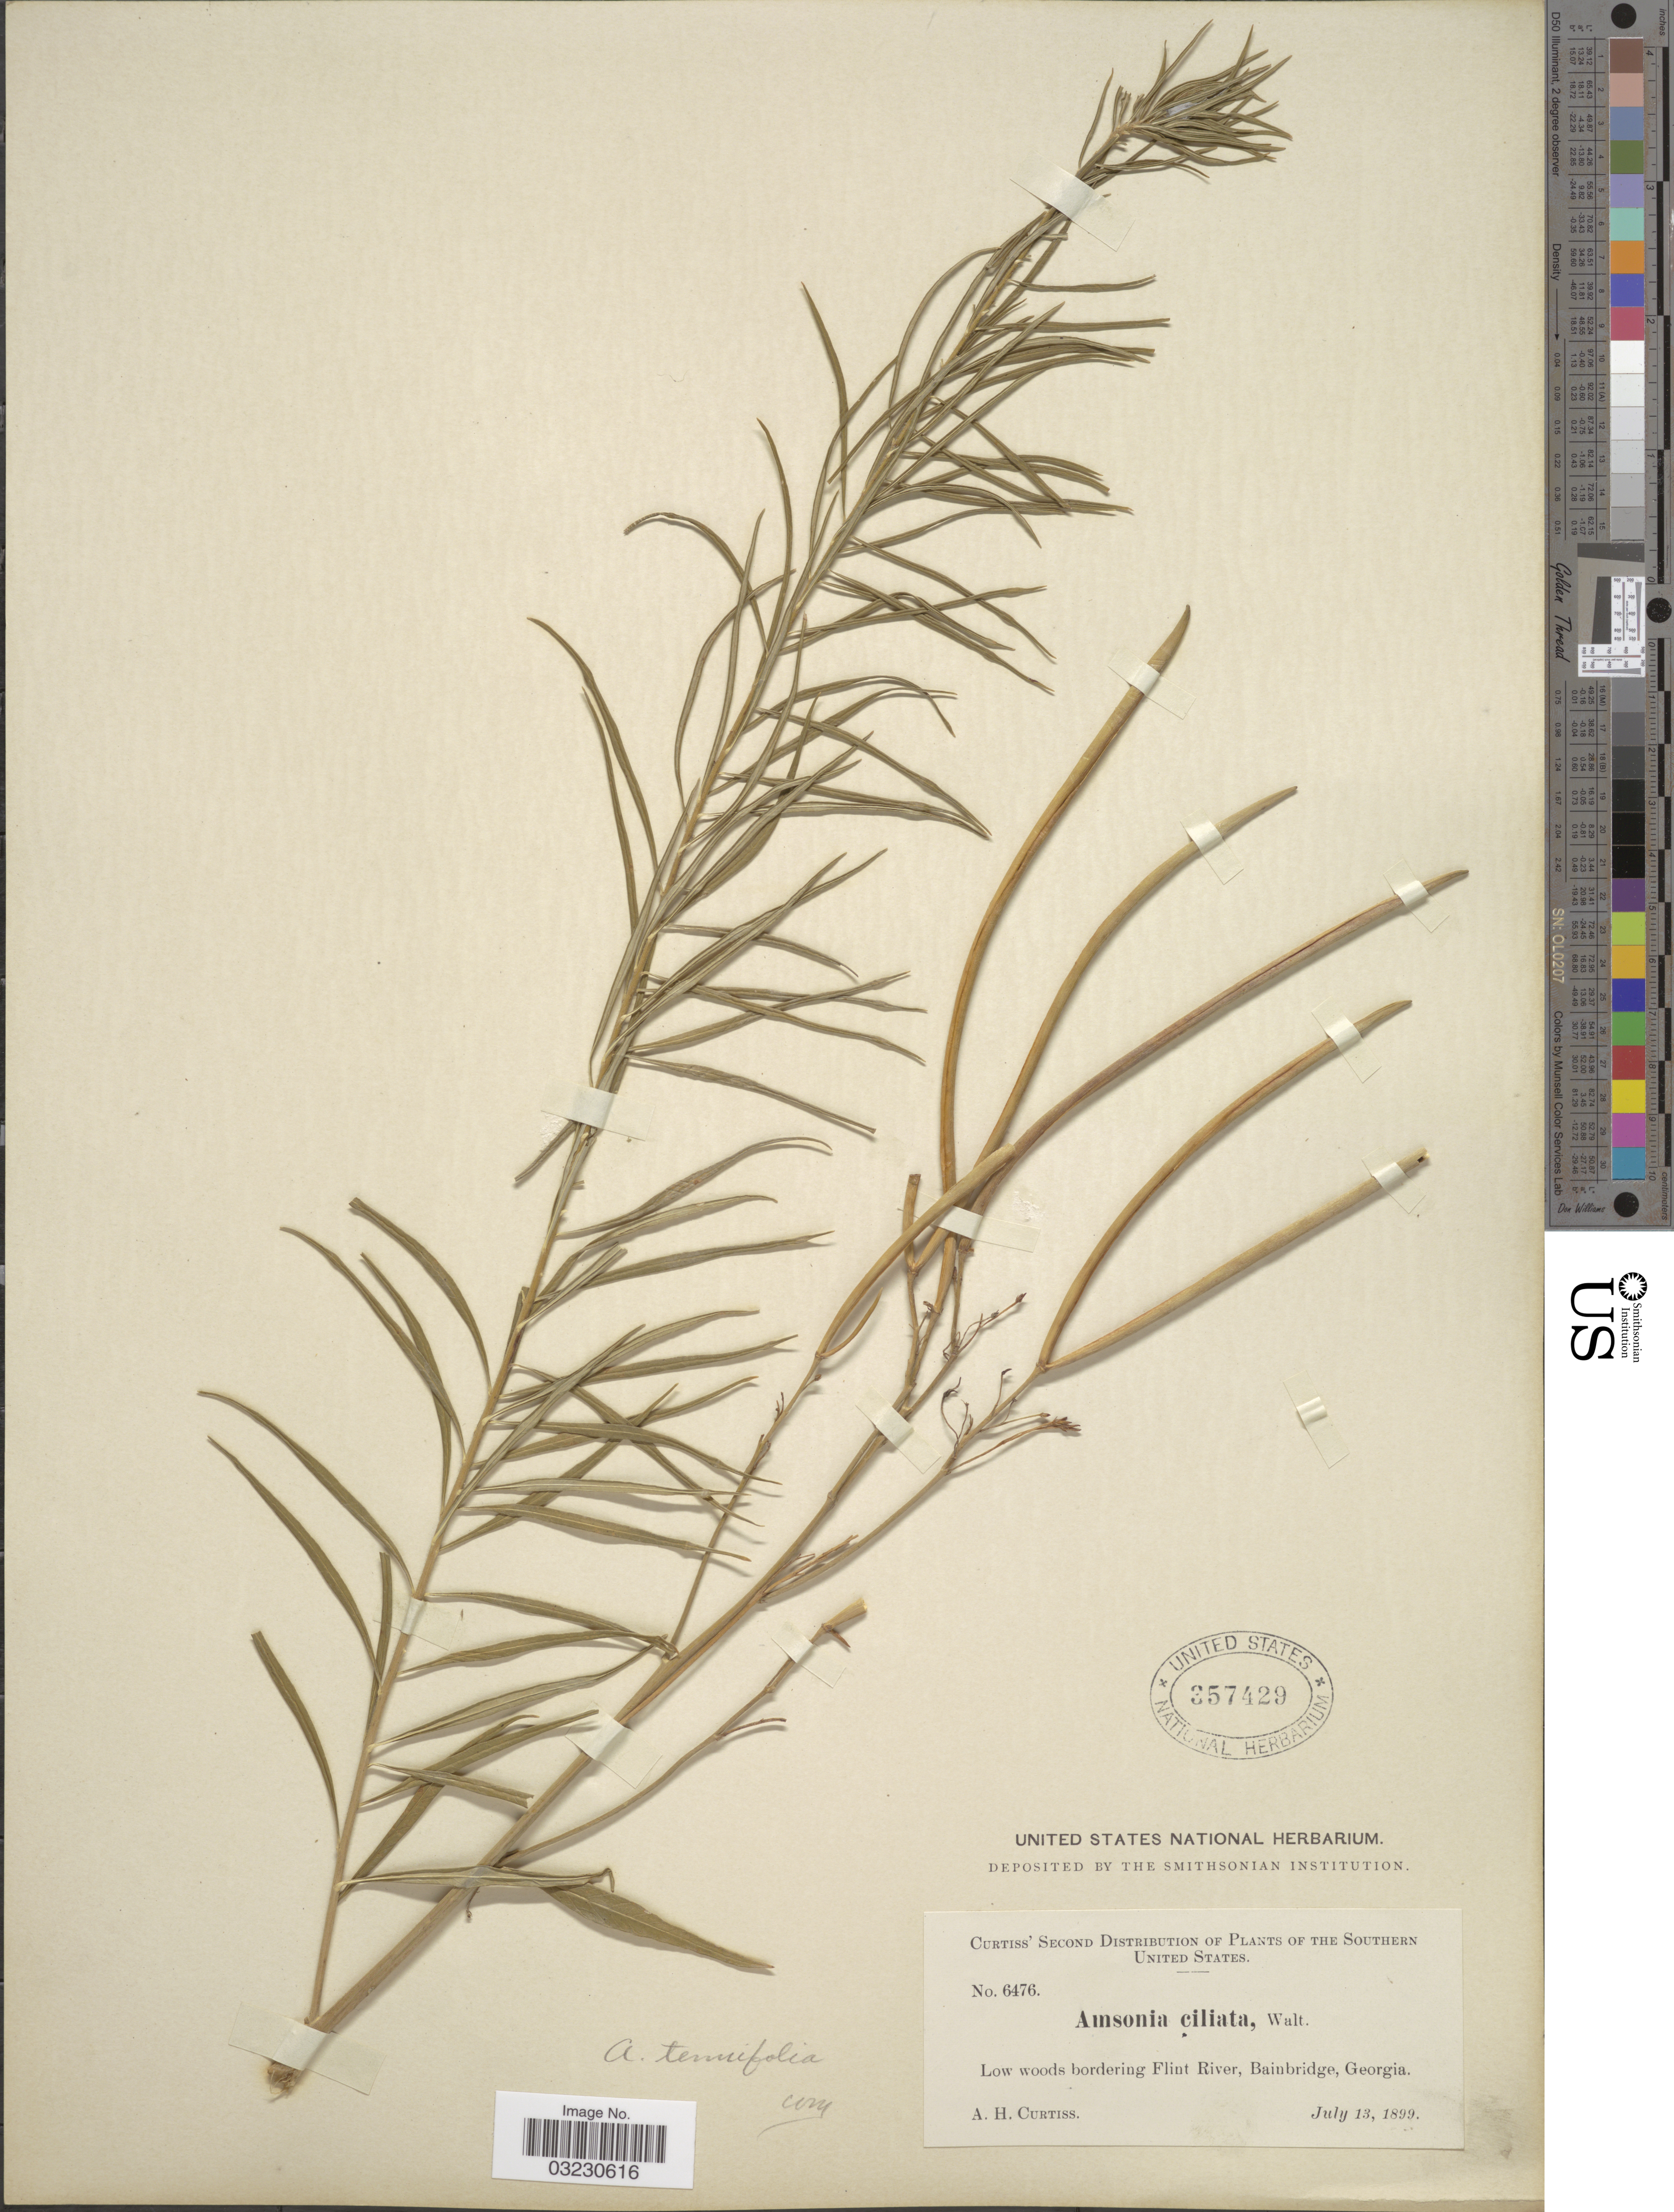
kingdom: Plantae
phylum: Tracheophyta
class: Magnoliopsida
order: Gentianales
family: Apocynaceae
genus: Amsonia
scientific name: Amsonia tenuifolia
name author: (Raf.) R.A. Harper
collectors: A. H. Curtiss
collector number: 6476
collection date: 1899-07-13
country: United States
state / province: Georgia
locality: Southern United States. Low woods bordering Flint River, Bainbridge.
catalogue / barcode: US 357429